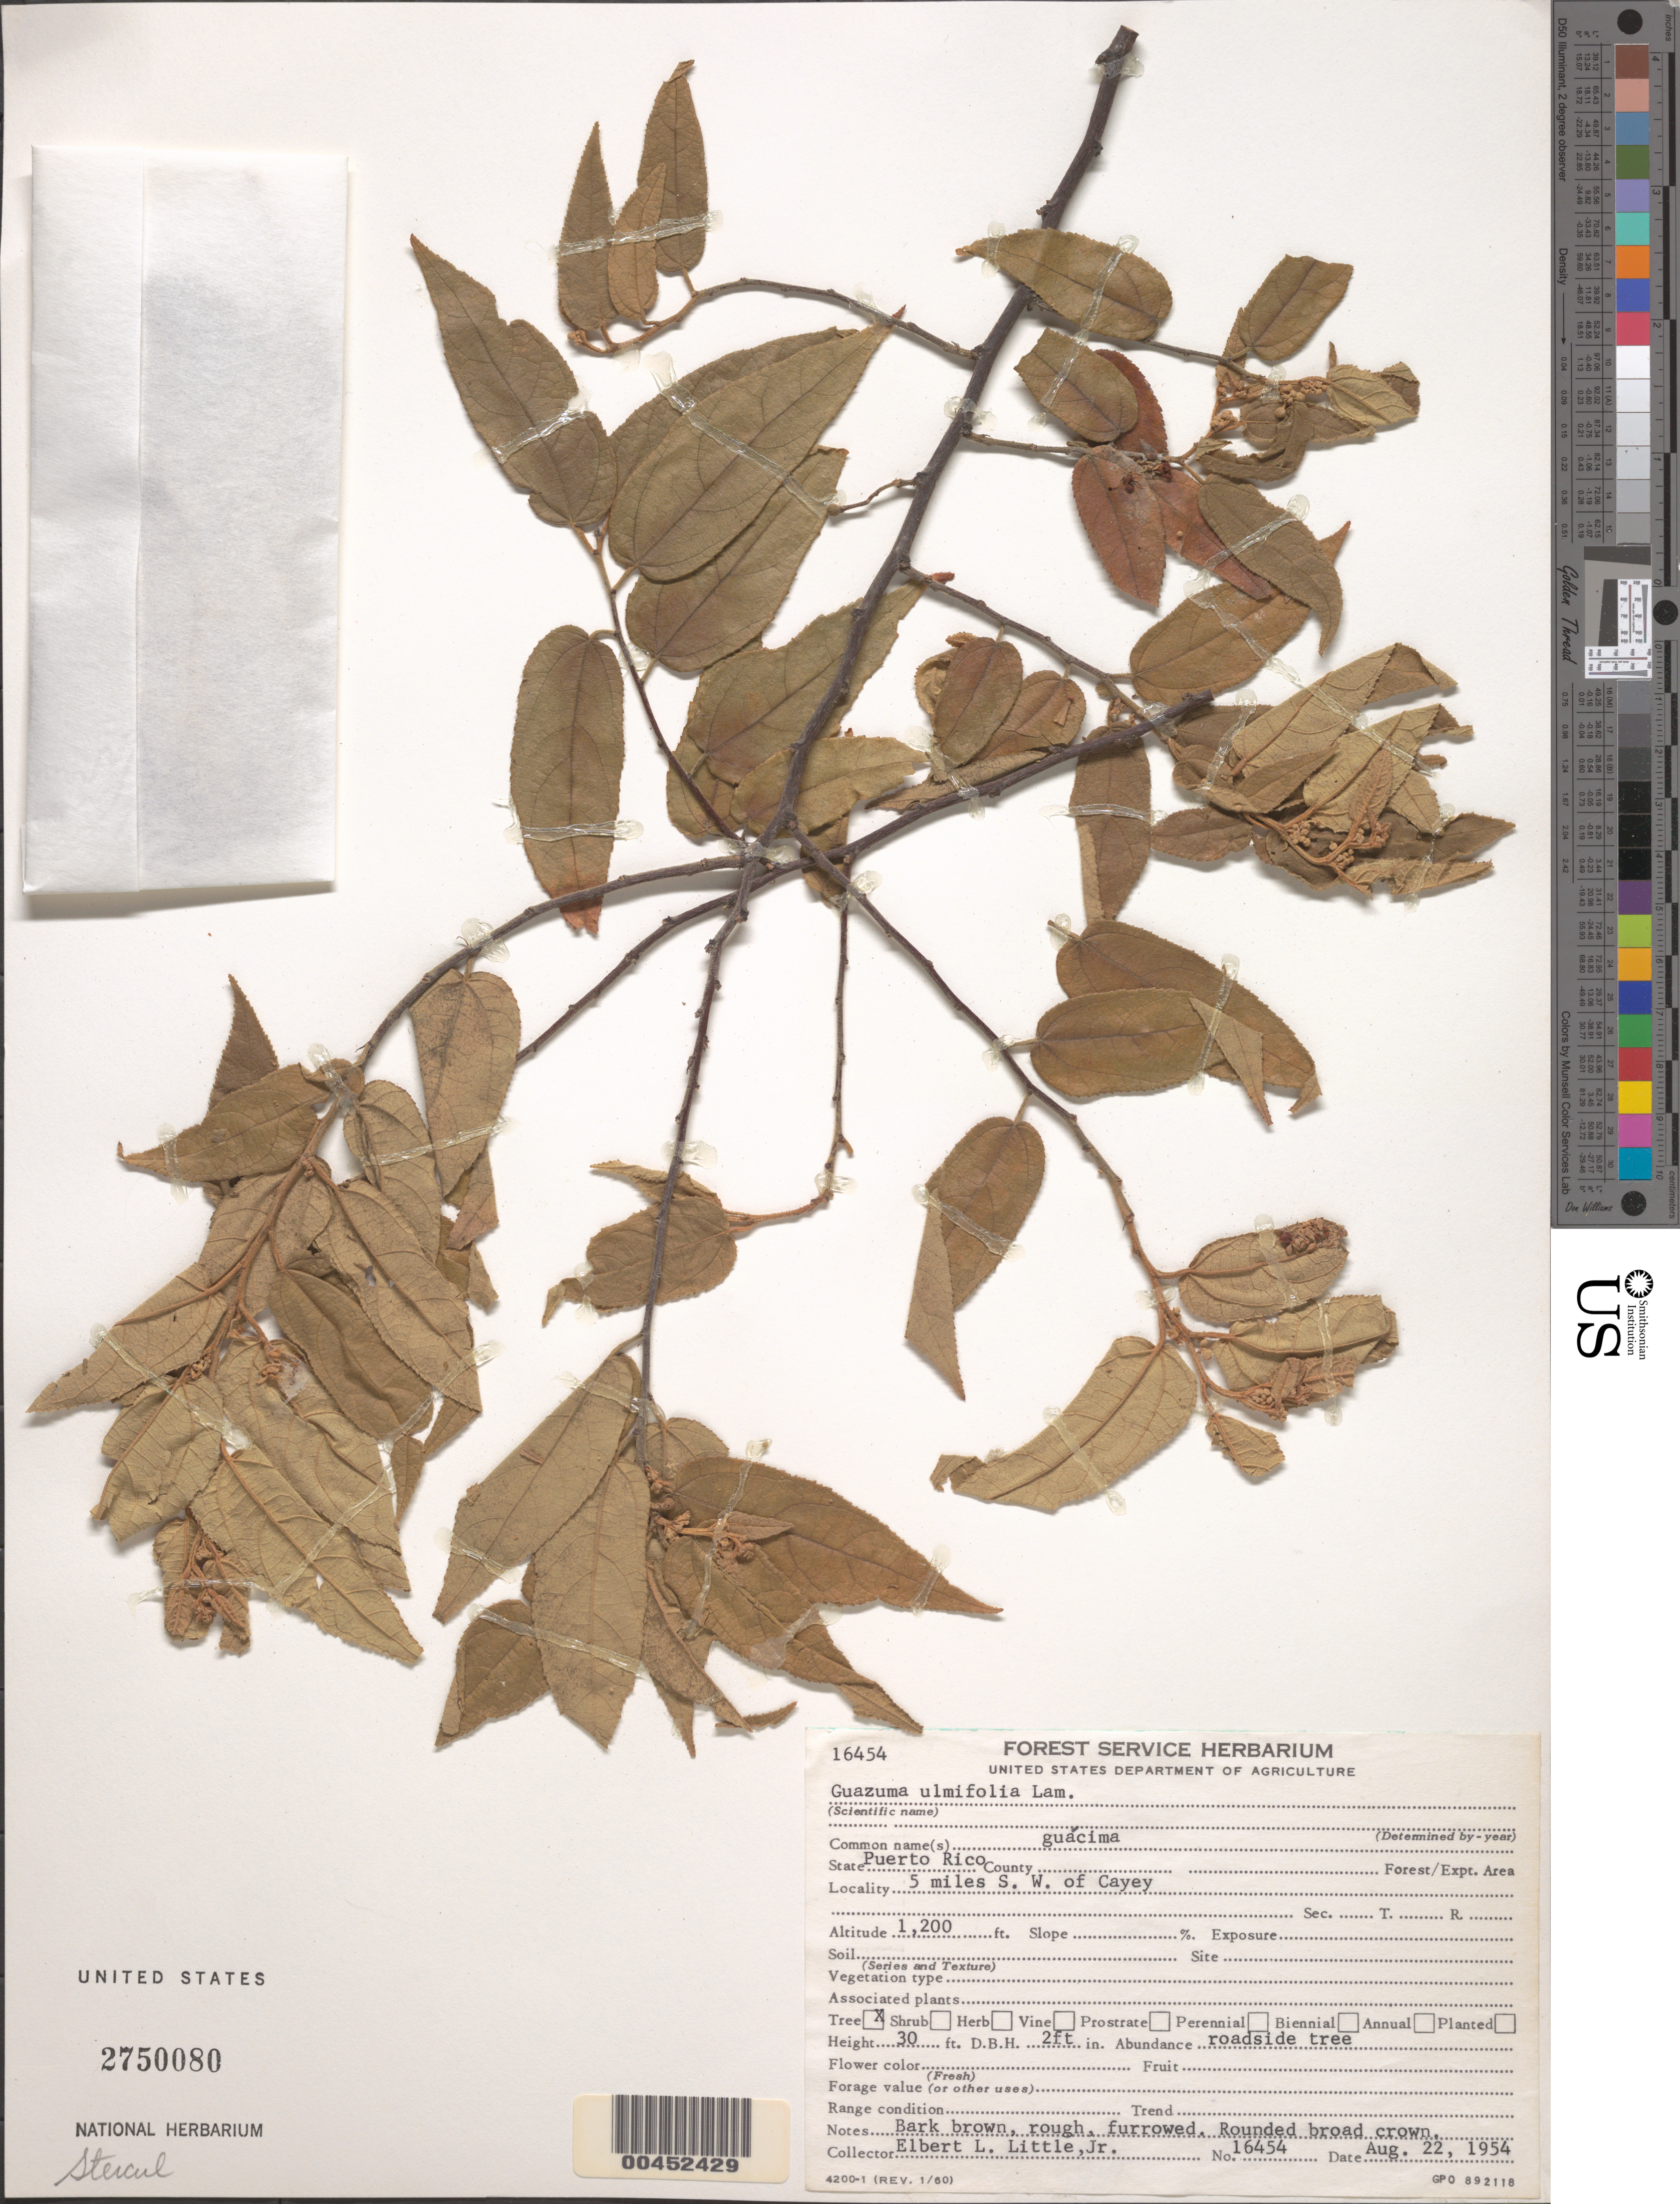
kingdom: Plantae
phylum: Tracheophyta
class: Magnoliopsida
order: Malvales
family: Malvaceae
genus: Guazuma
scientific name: Guazuma ulmifolia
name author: Lam.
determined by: Dorr, L. J., (BOT), Smithsonian Institution - National Museum of Natural History (UNITED STATES)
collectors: E. L. Little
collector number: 16454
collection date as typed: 22 Aug 1954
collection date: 1954-08-22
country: Puerto Rico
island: Greater Antilles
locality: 5 mi SW of Cayey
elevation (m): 366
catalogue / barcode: US 2750080